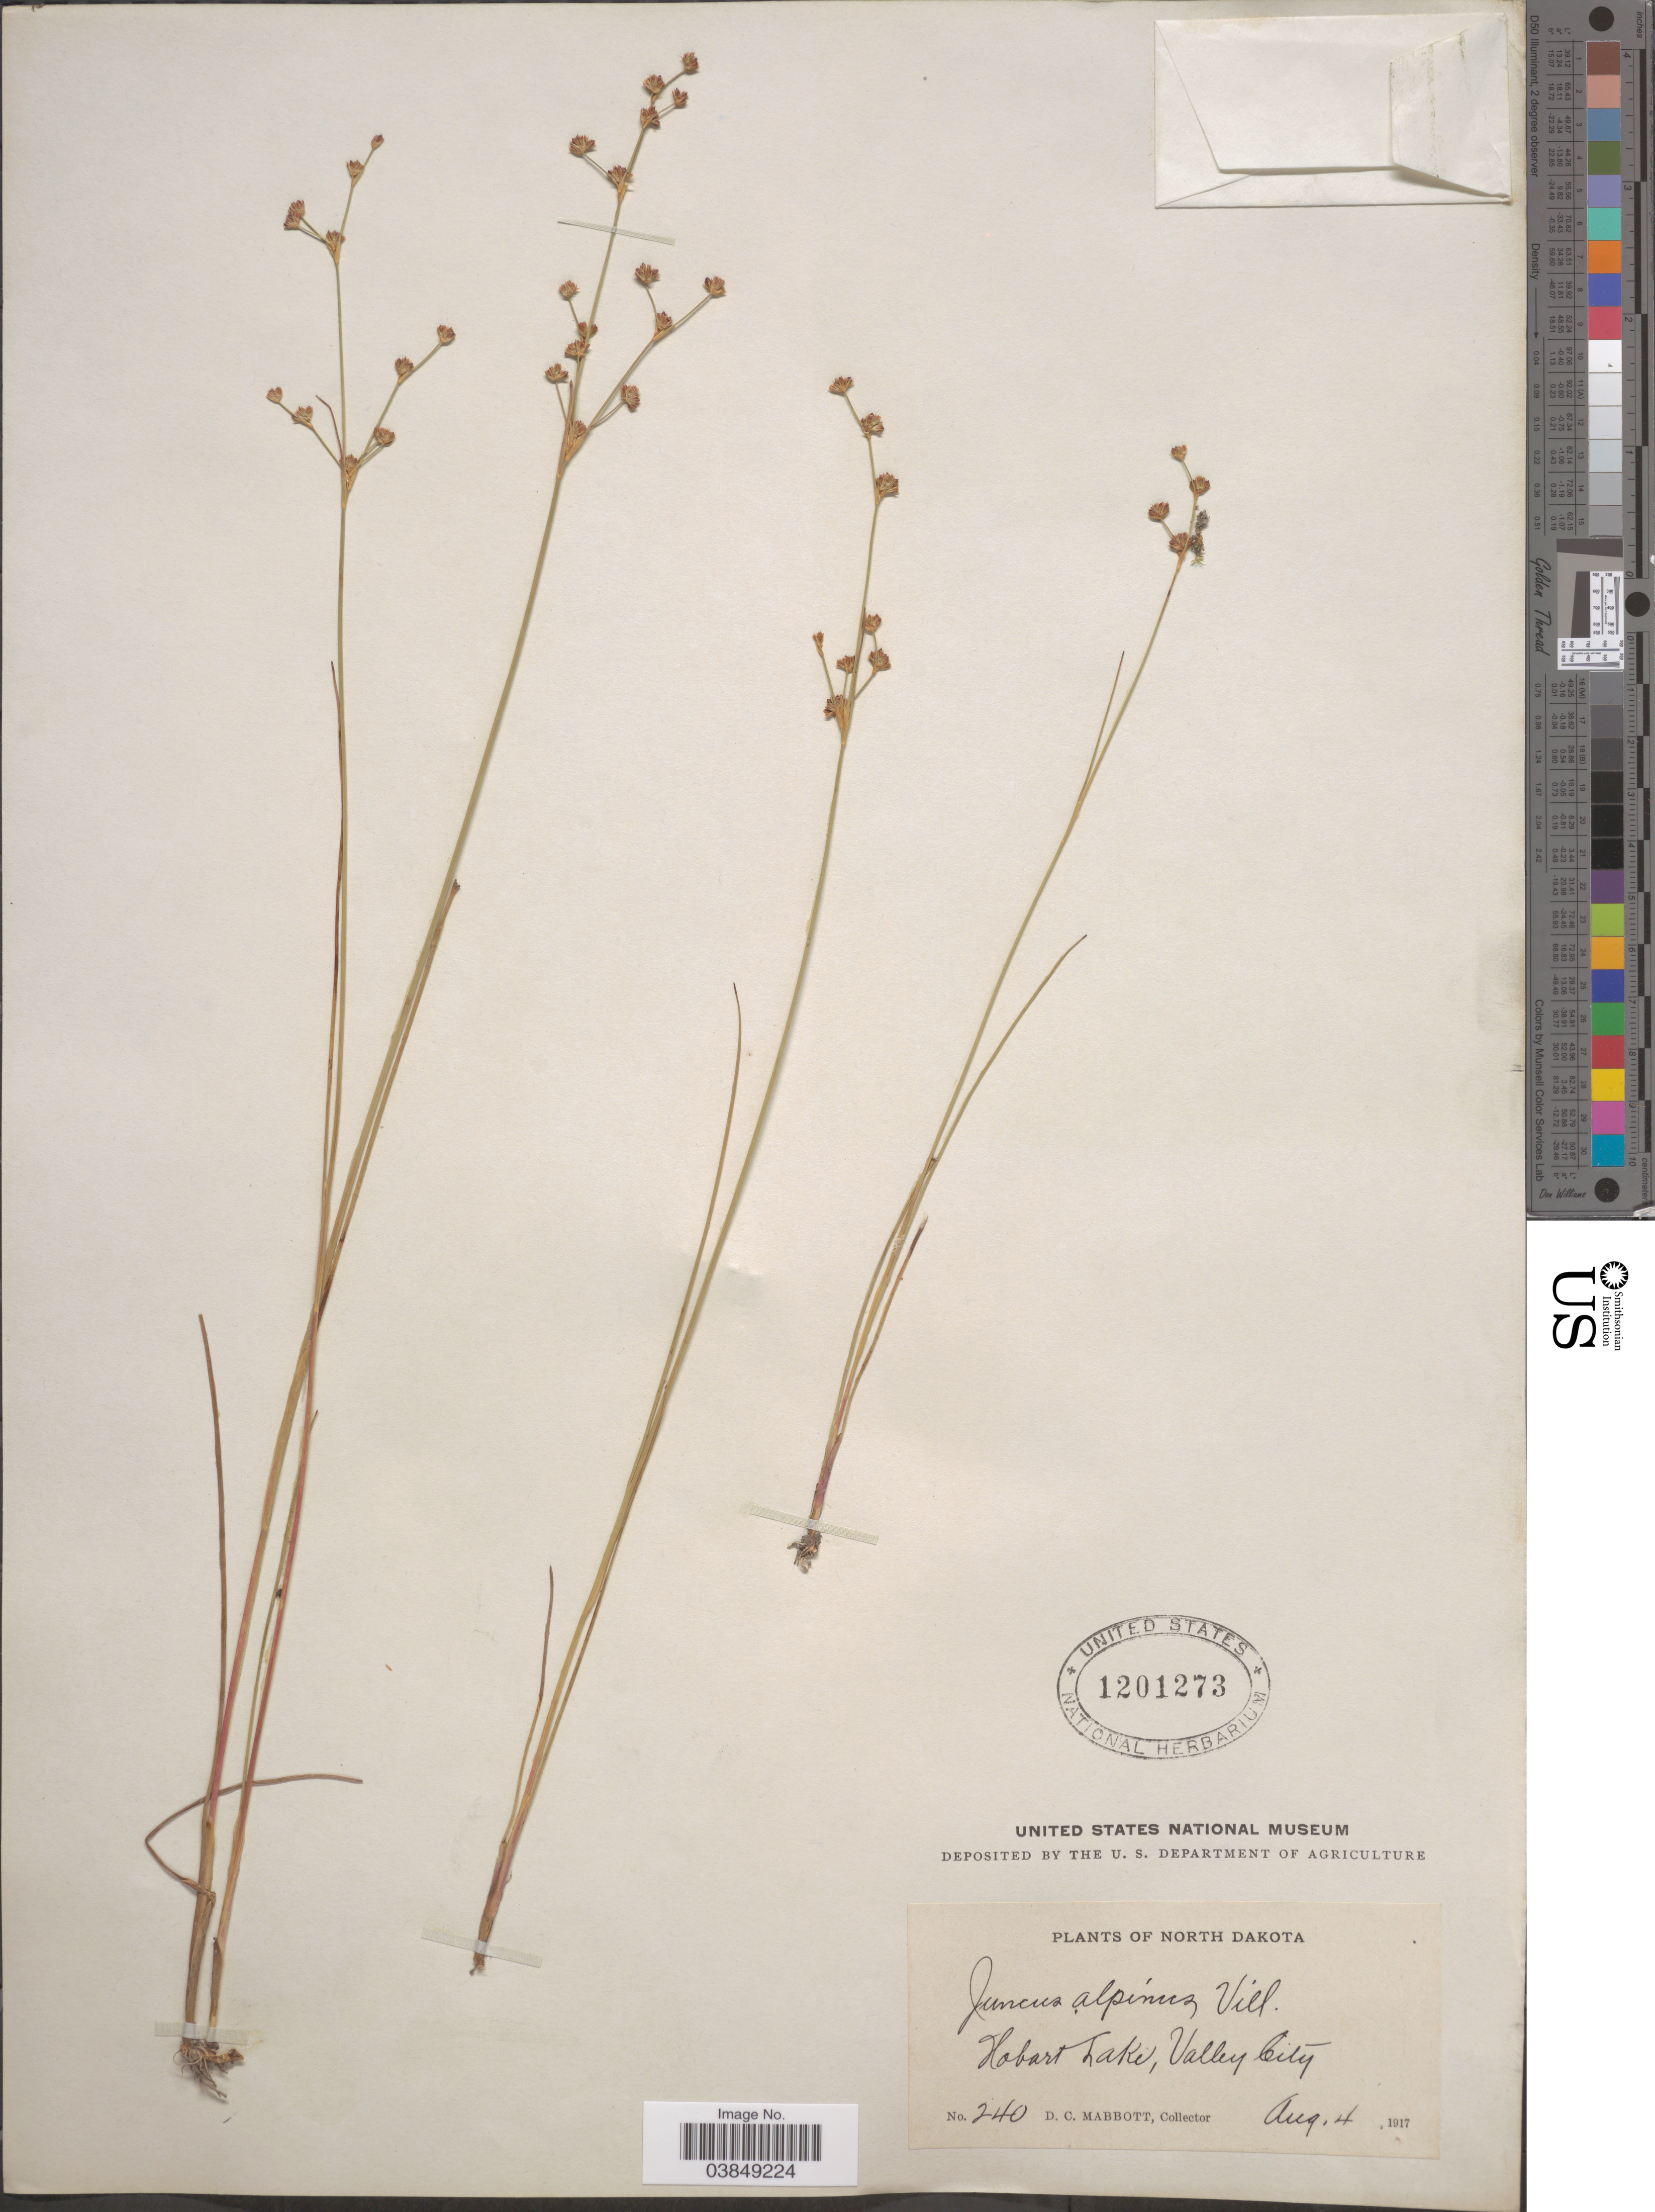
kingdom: Plantae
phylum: Tracheophyta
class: Liliopsida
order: Poales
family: Juncaceae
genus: Juncus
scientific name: Juncus alpinus var. rariflorus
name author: (Hartm.) Hartm.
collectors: D. Mabbott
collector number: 240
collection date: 1917-08-04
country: United States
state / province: North Dakota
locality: Hobart Lake, Valley City.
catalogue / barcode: US 1201273